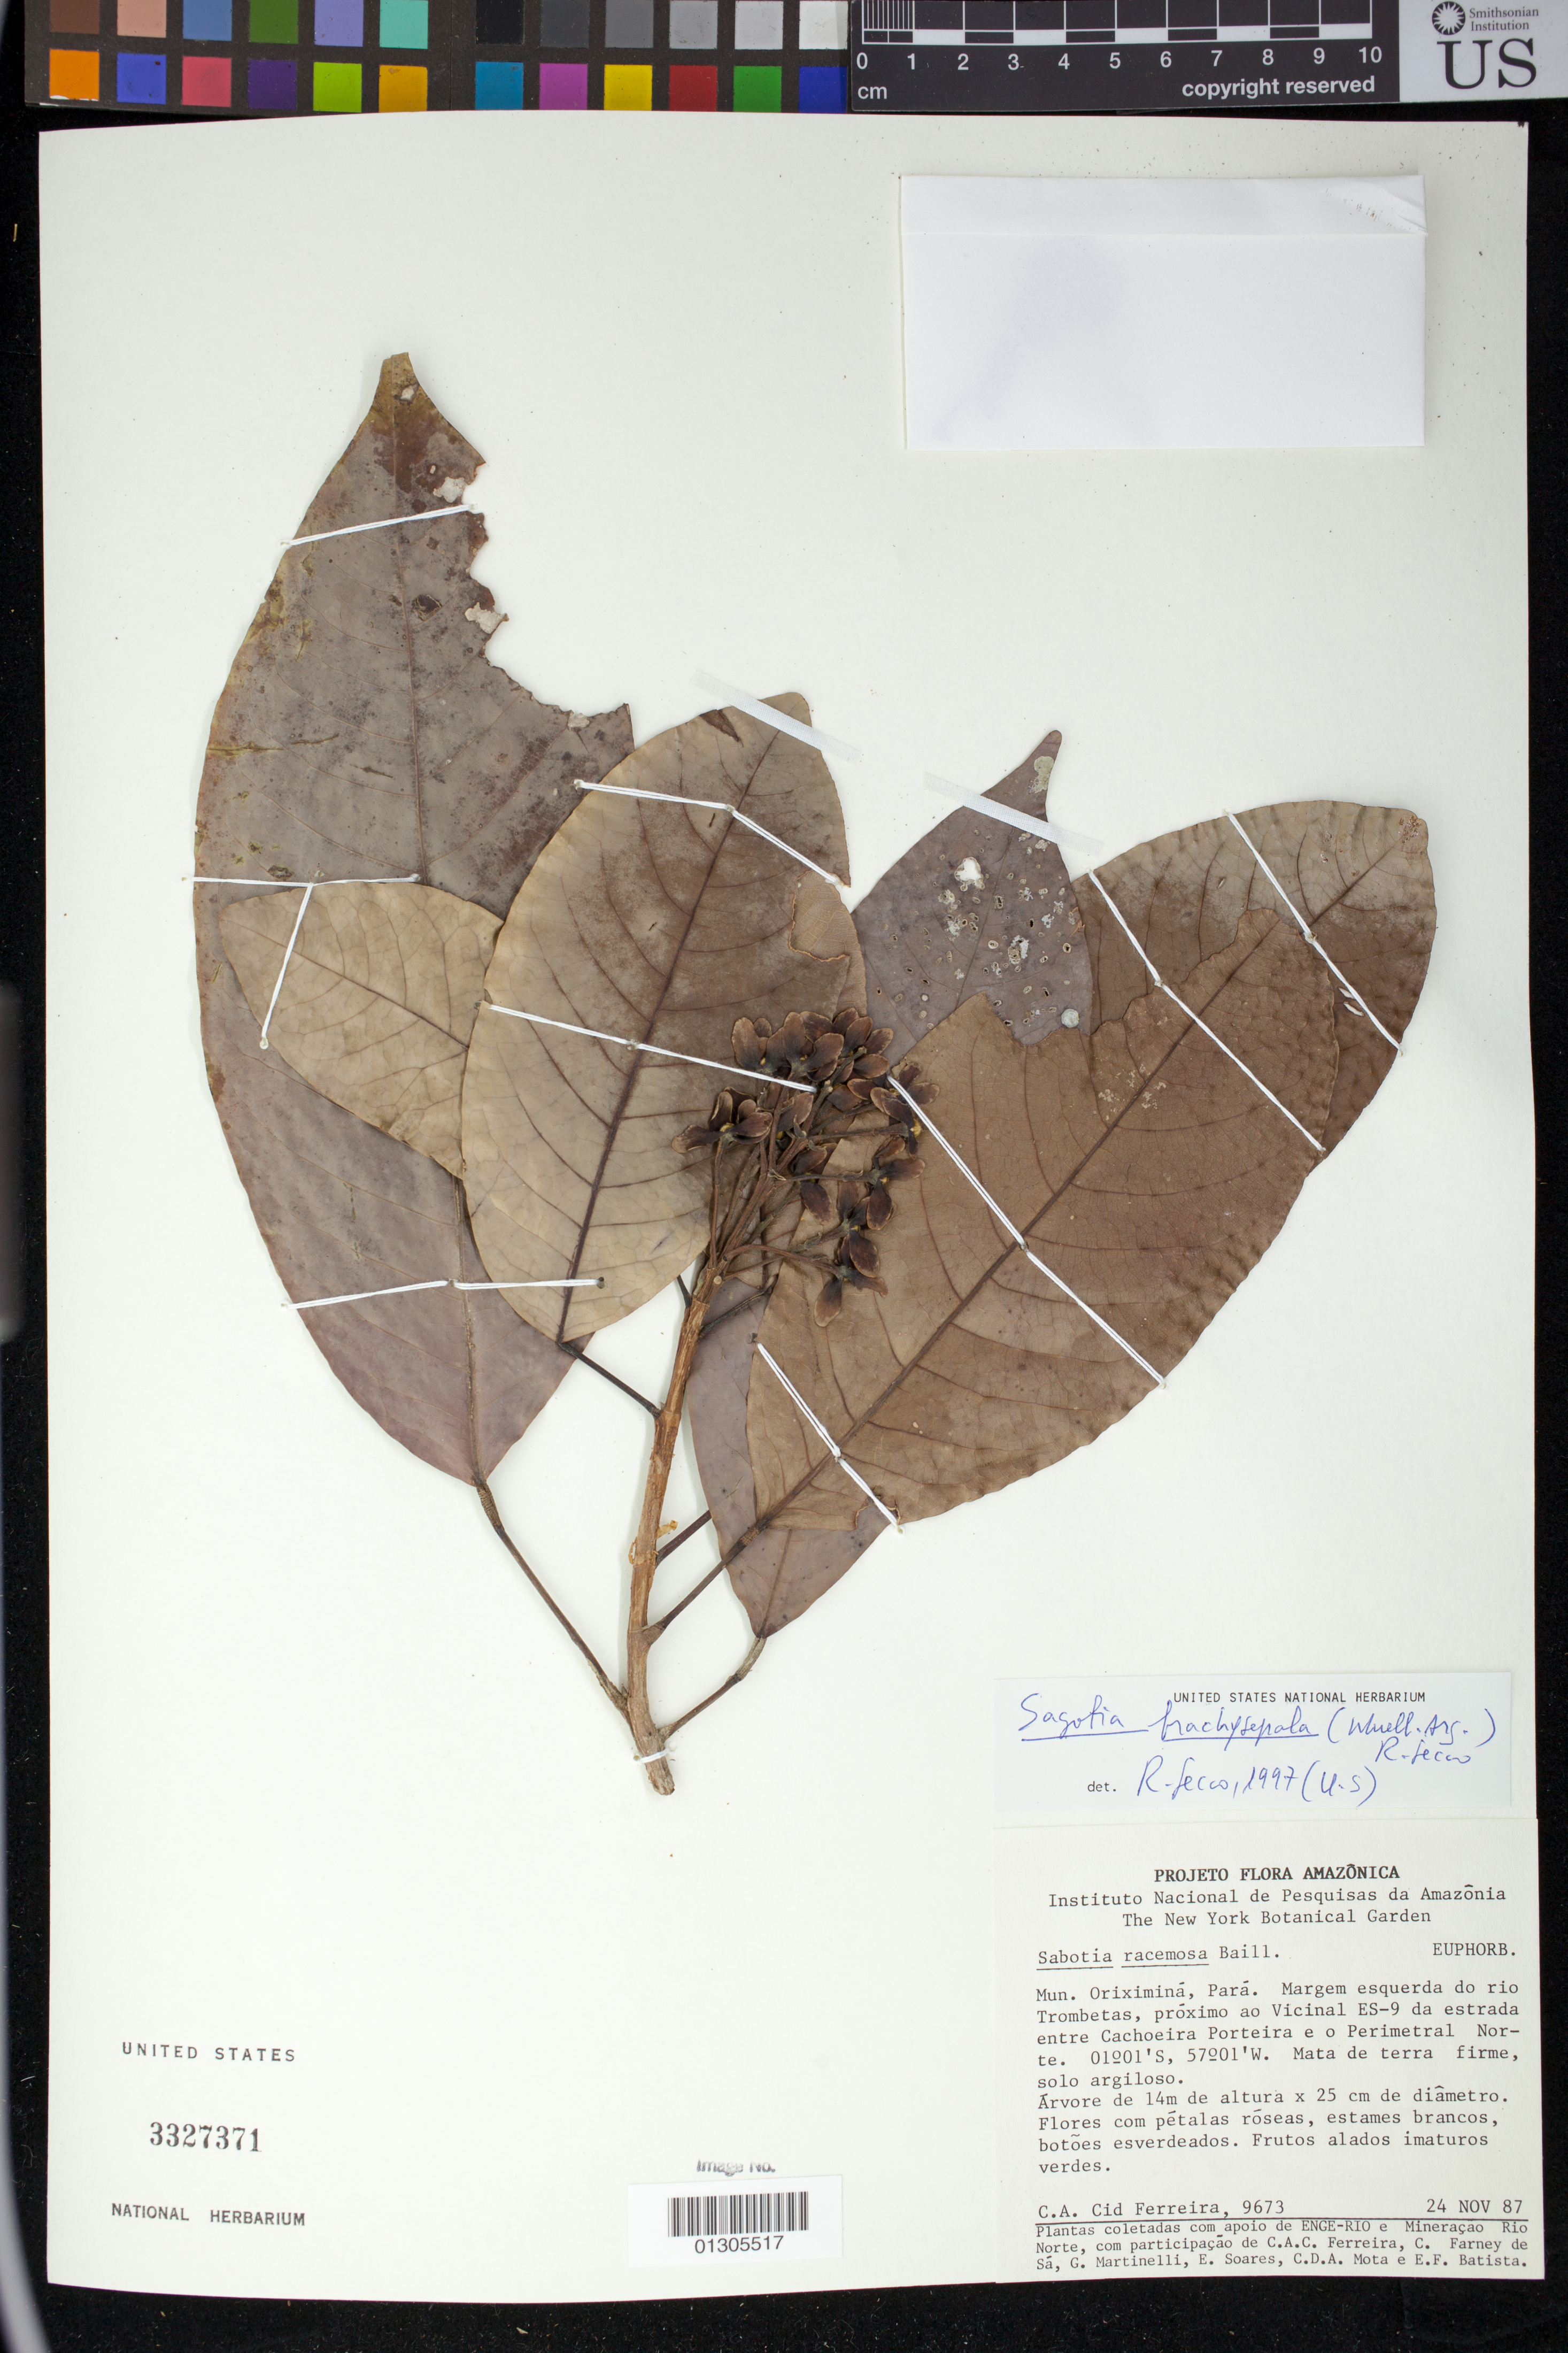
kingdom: Plantae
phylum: Tracheophyta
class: Magnoliopsida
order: Malpighiales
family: Euphorbiaceae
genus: Sagotia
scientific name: Sagotia racemosa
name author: Baill.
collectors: C. A. Cid Ferreira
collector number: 9673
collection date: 1987-11-24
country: Brazil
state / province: Pará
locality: Mun. Oriximiná, Pará. Margem esquerda do rio Trombetas, proximo ao Vicinal ES-9 da estrada entre Cachoeira Porteira e o Perimetral Norte.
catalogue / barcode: US 3327371